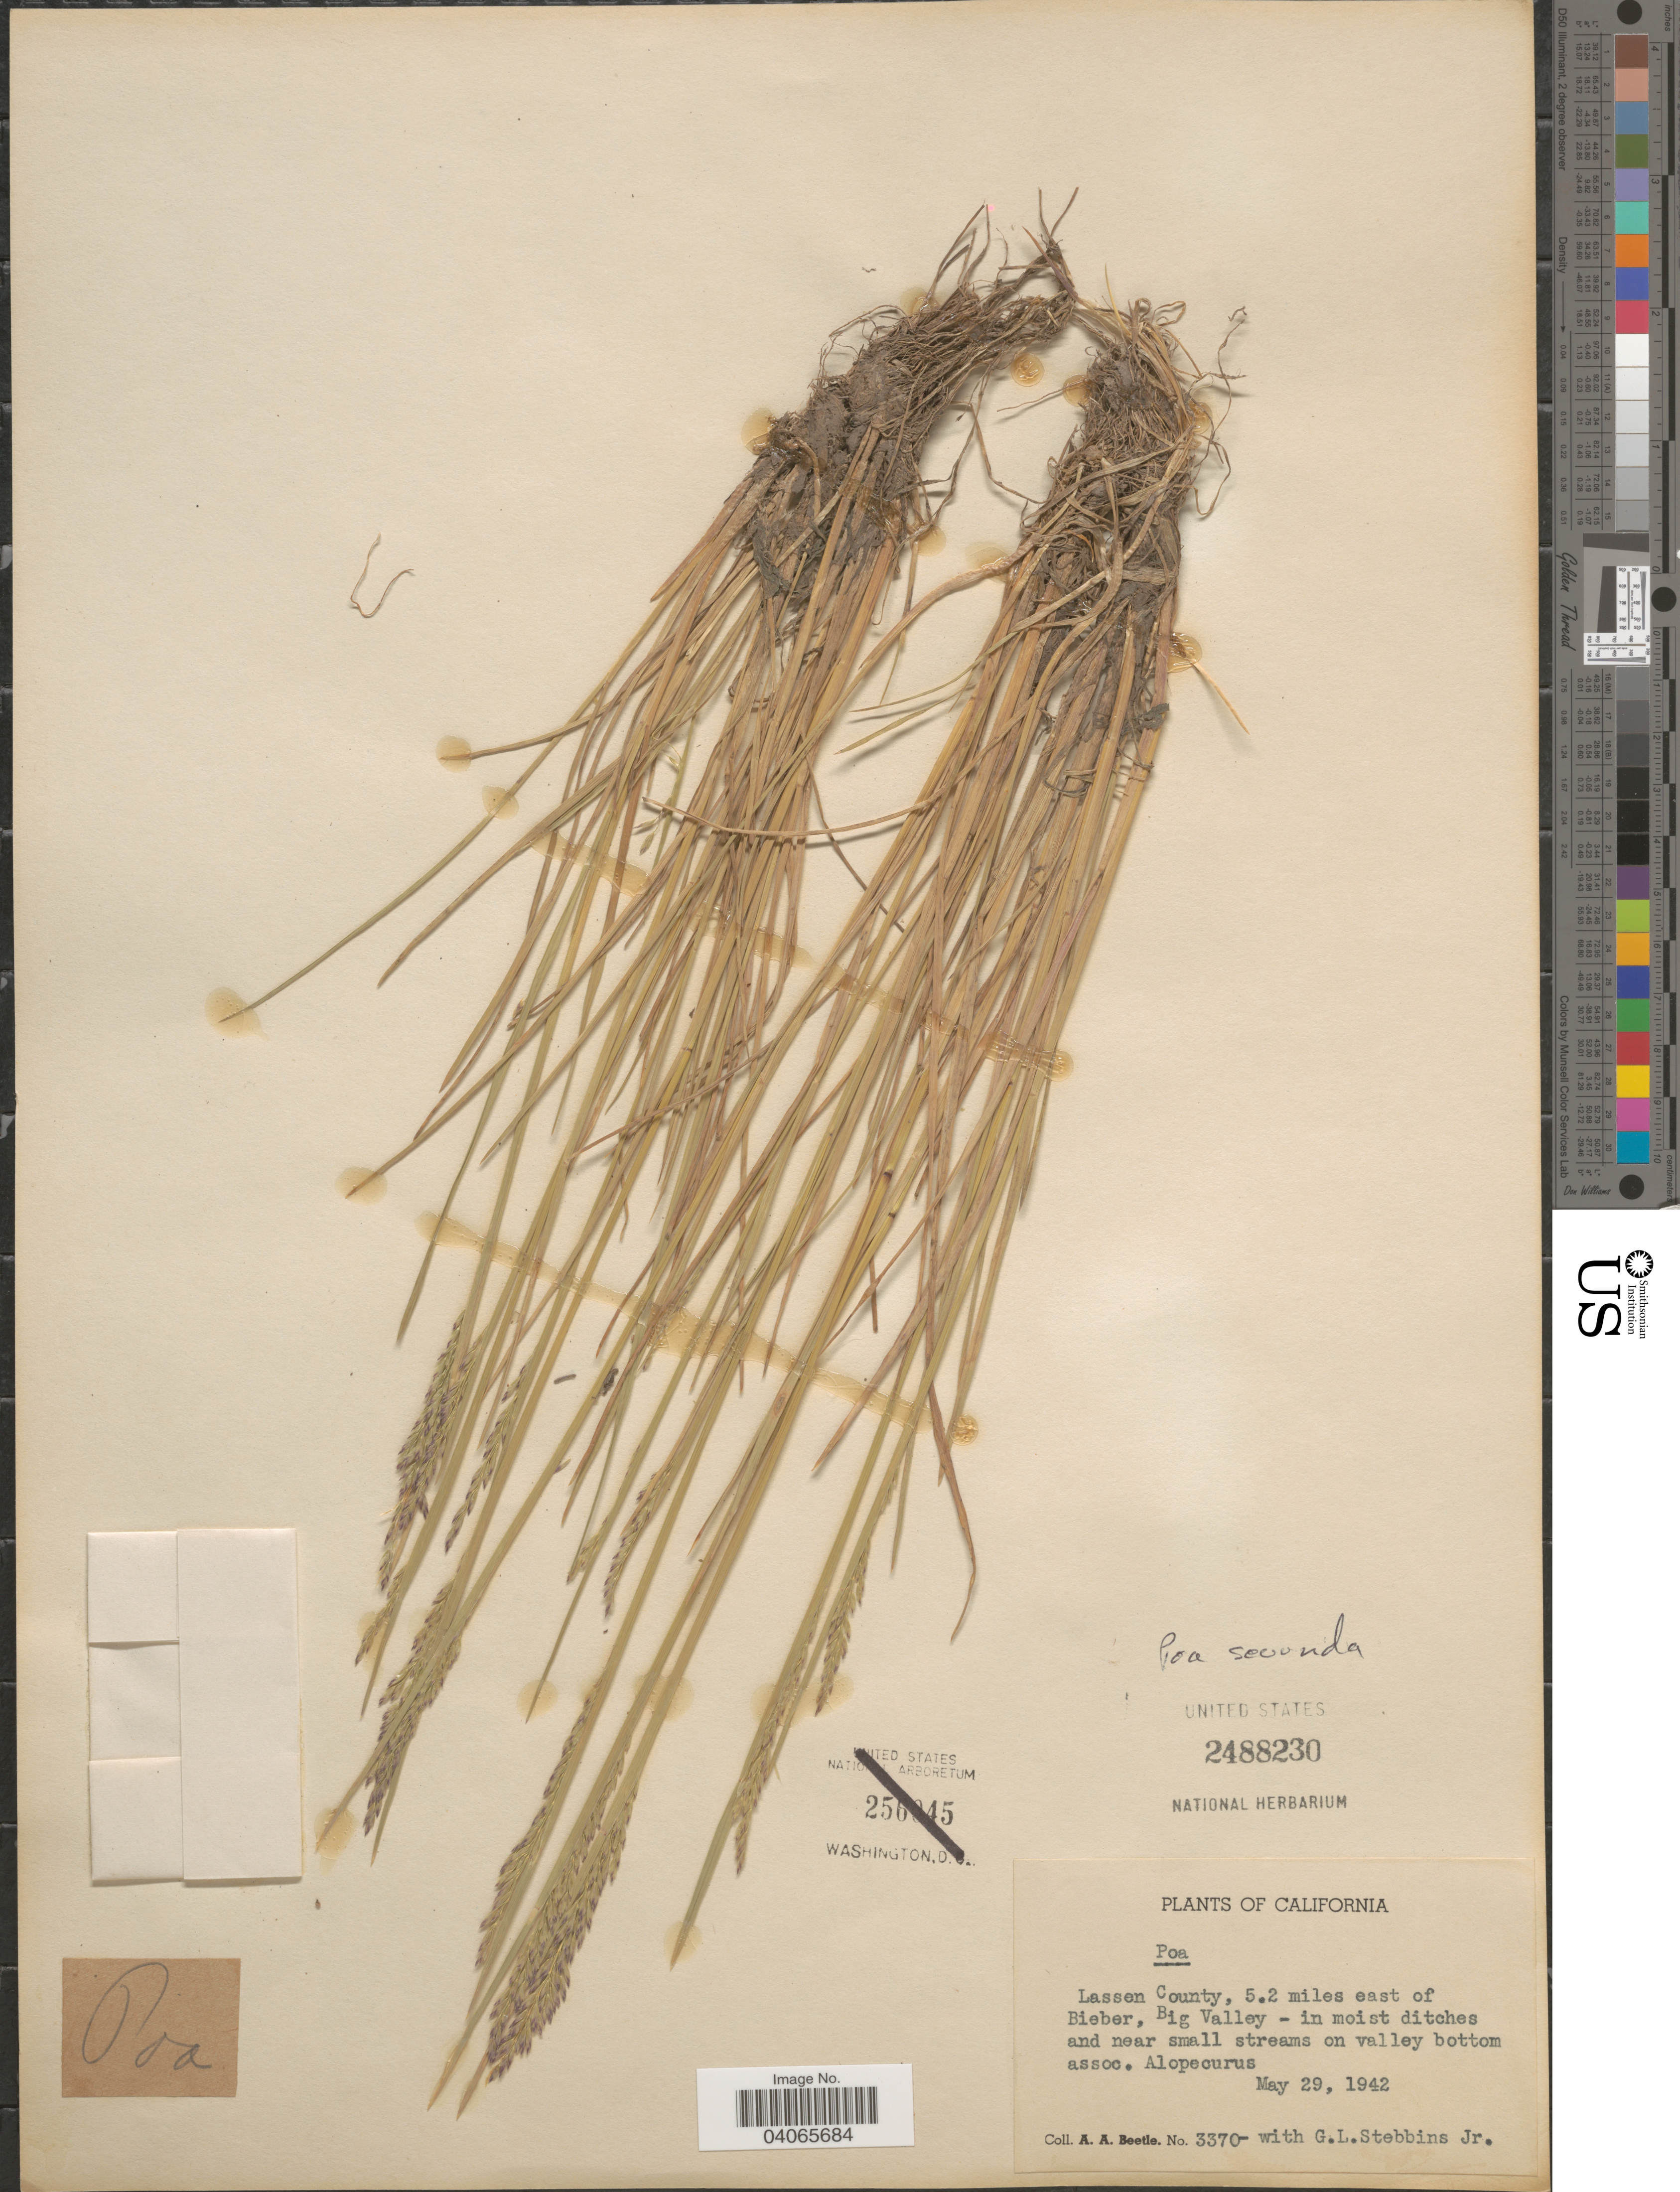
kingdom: Plantae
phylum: Tracheophyta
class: Liliopsida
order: Poales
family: Poaceae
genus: Poa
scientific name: Poa secunda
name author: J. Presl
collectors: A. A. Beetle & G. L. Stebbins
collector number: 3370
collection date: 1942-05-29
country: United States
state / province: California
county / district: Lassen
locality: Lassen County, 5.2 miles east of Bieber, Big Valley-in moist ditches and near small streams on valley bottom assoc.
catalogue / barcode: US 2488230